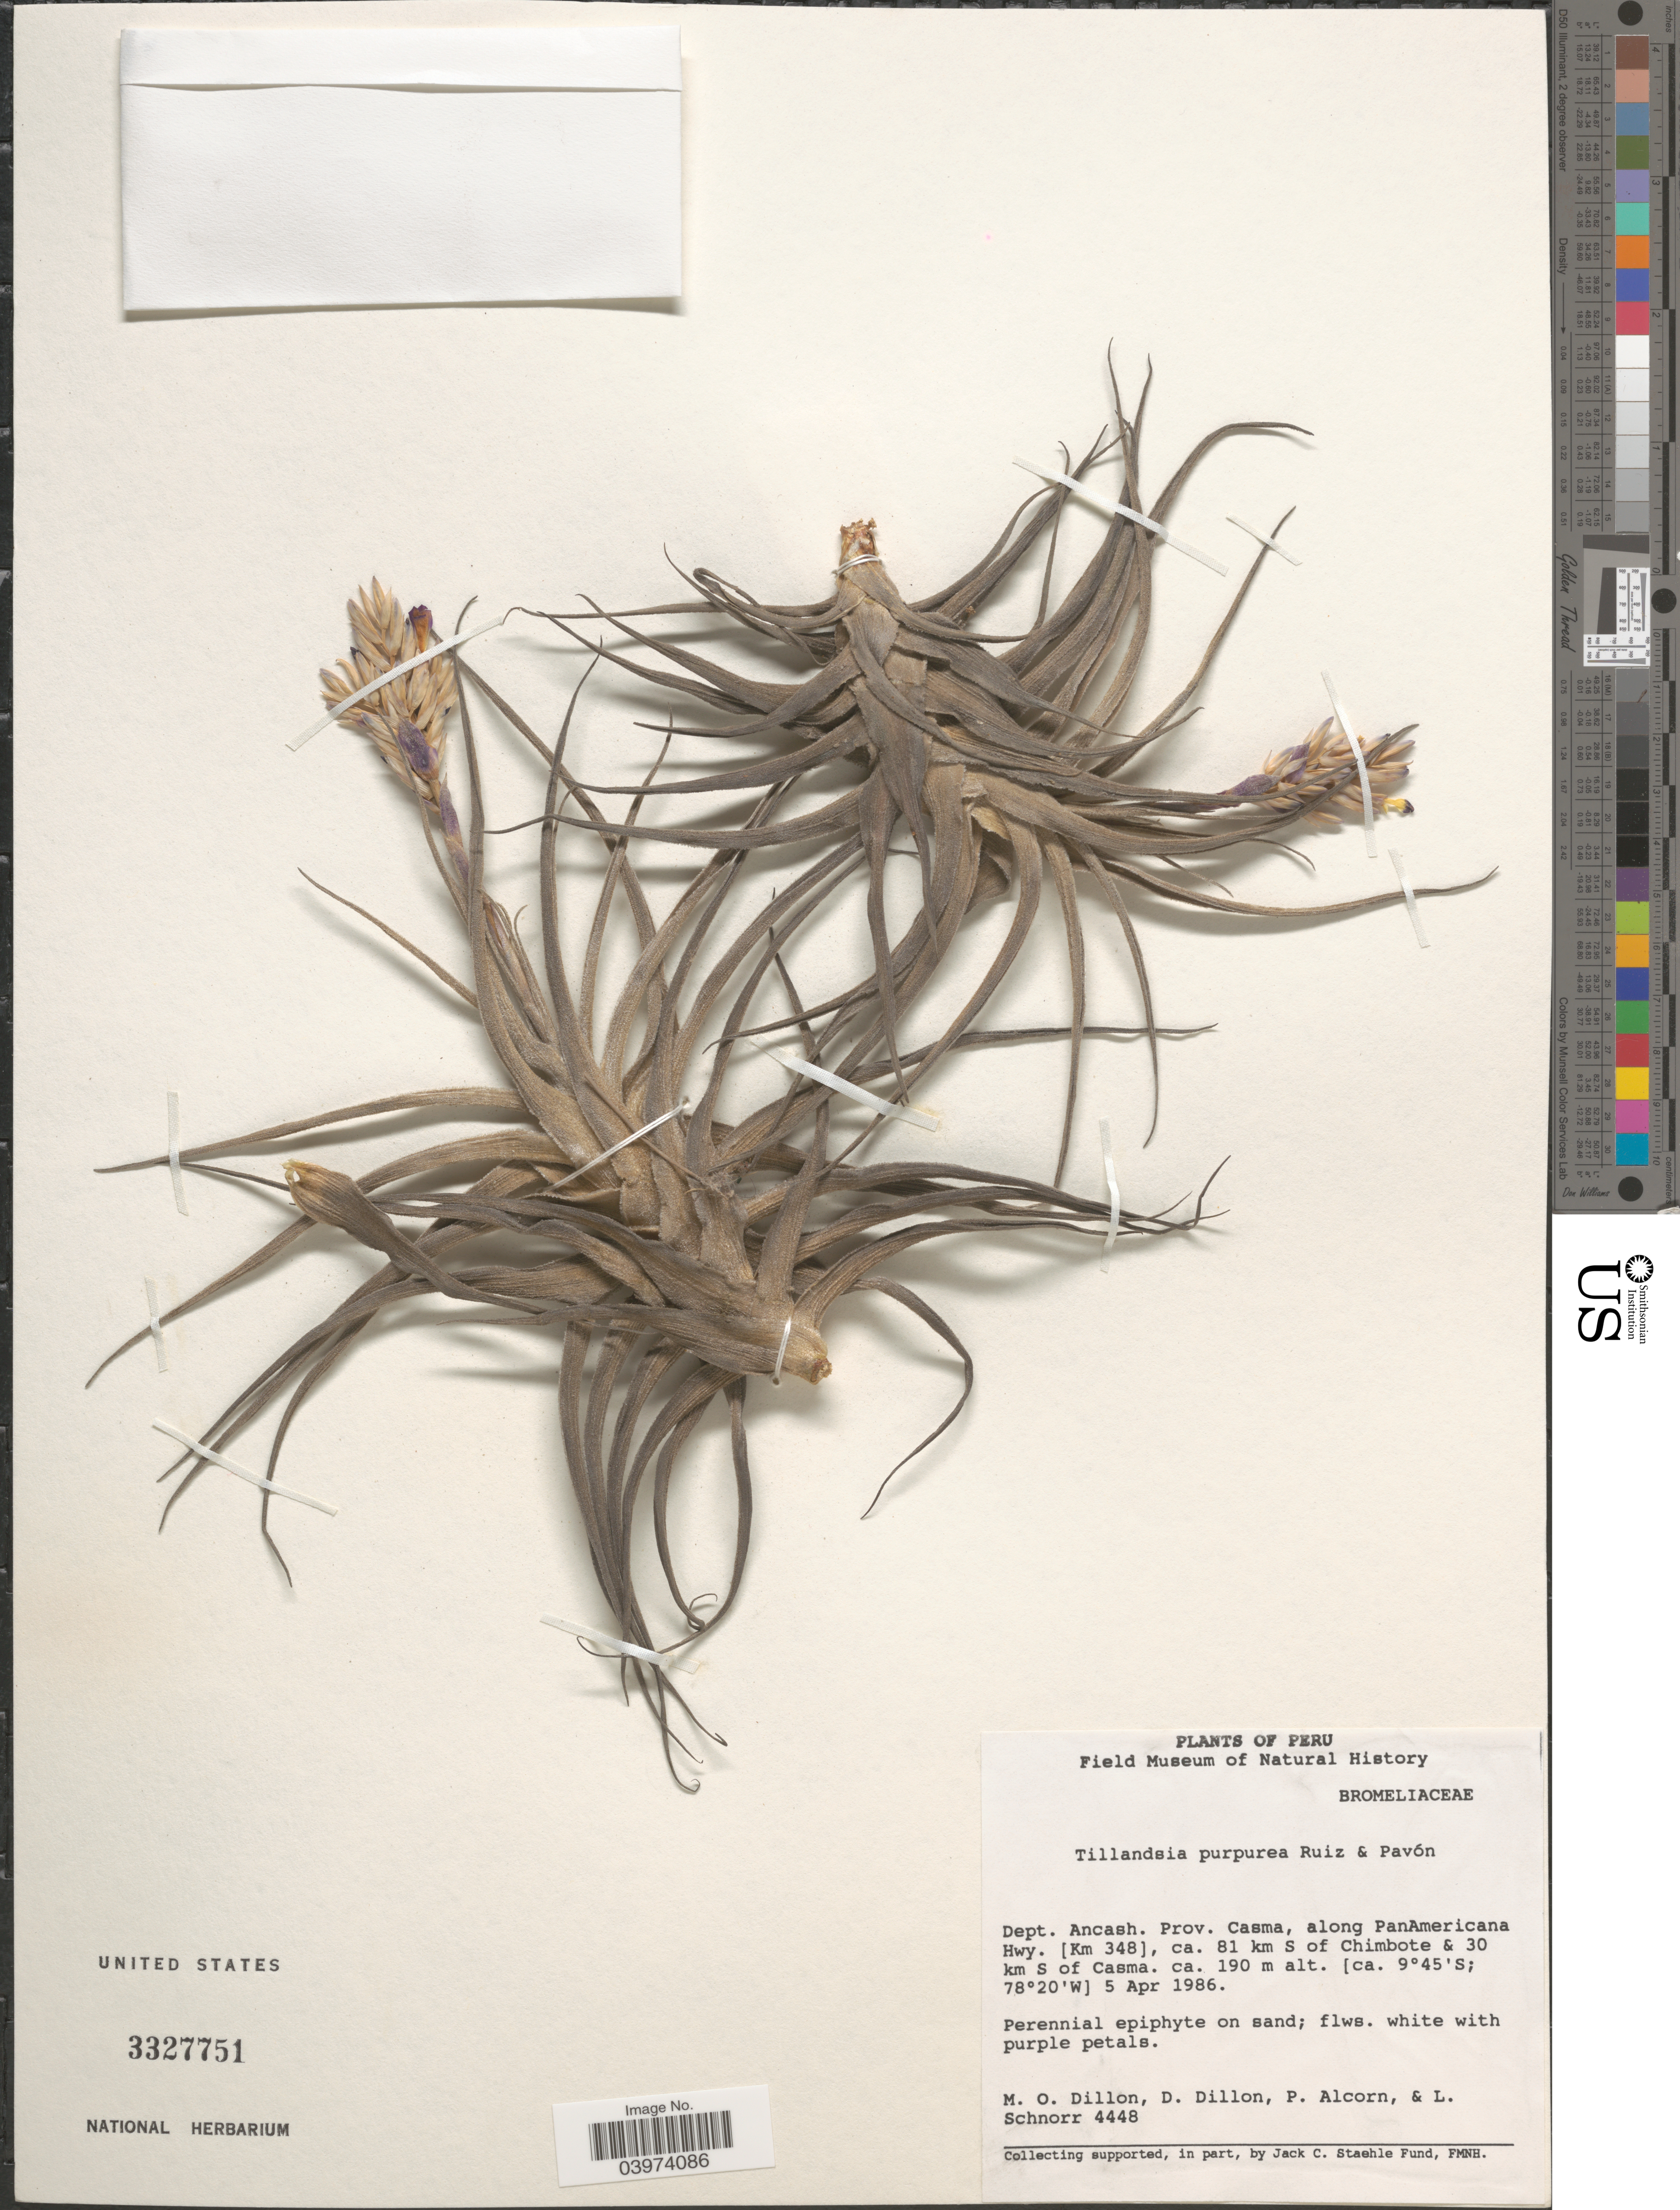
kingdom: Plantae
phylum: Tracheophyta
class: Liliopsida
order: Poales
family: Bromeliaceae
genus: Tillandsia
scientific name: Tillandsia purpurea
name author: Ruiz & Pav.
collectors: M. O. Dillon, D. Dillon, P. Alcorn & L. Schnorr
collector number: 4448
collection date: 1986-04-05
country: Peru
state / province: Ancash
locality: Dept. Ancash. Prov. Casma, along PanAmericana Hwy. [Km 348], ca. 81 km S of Chimbote & 30 km S of Casma.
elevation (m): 190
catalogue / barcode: US 3327751